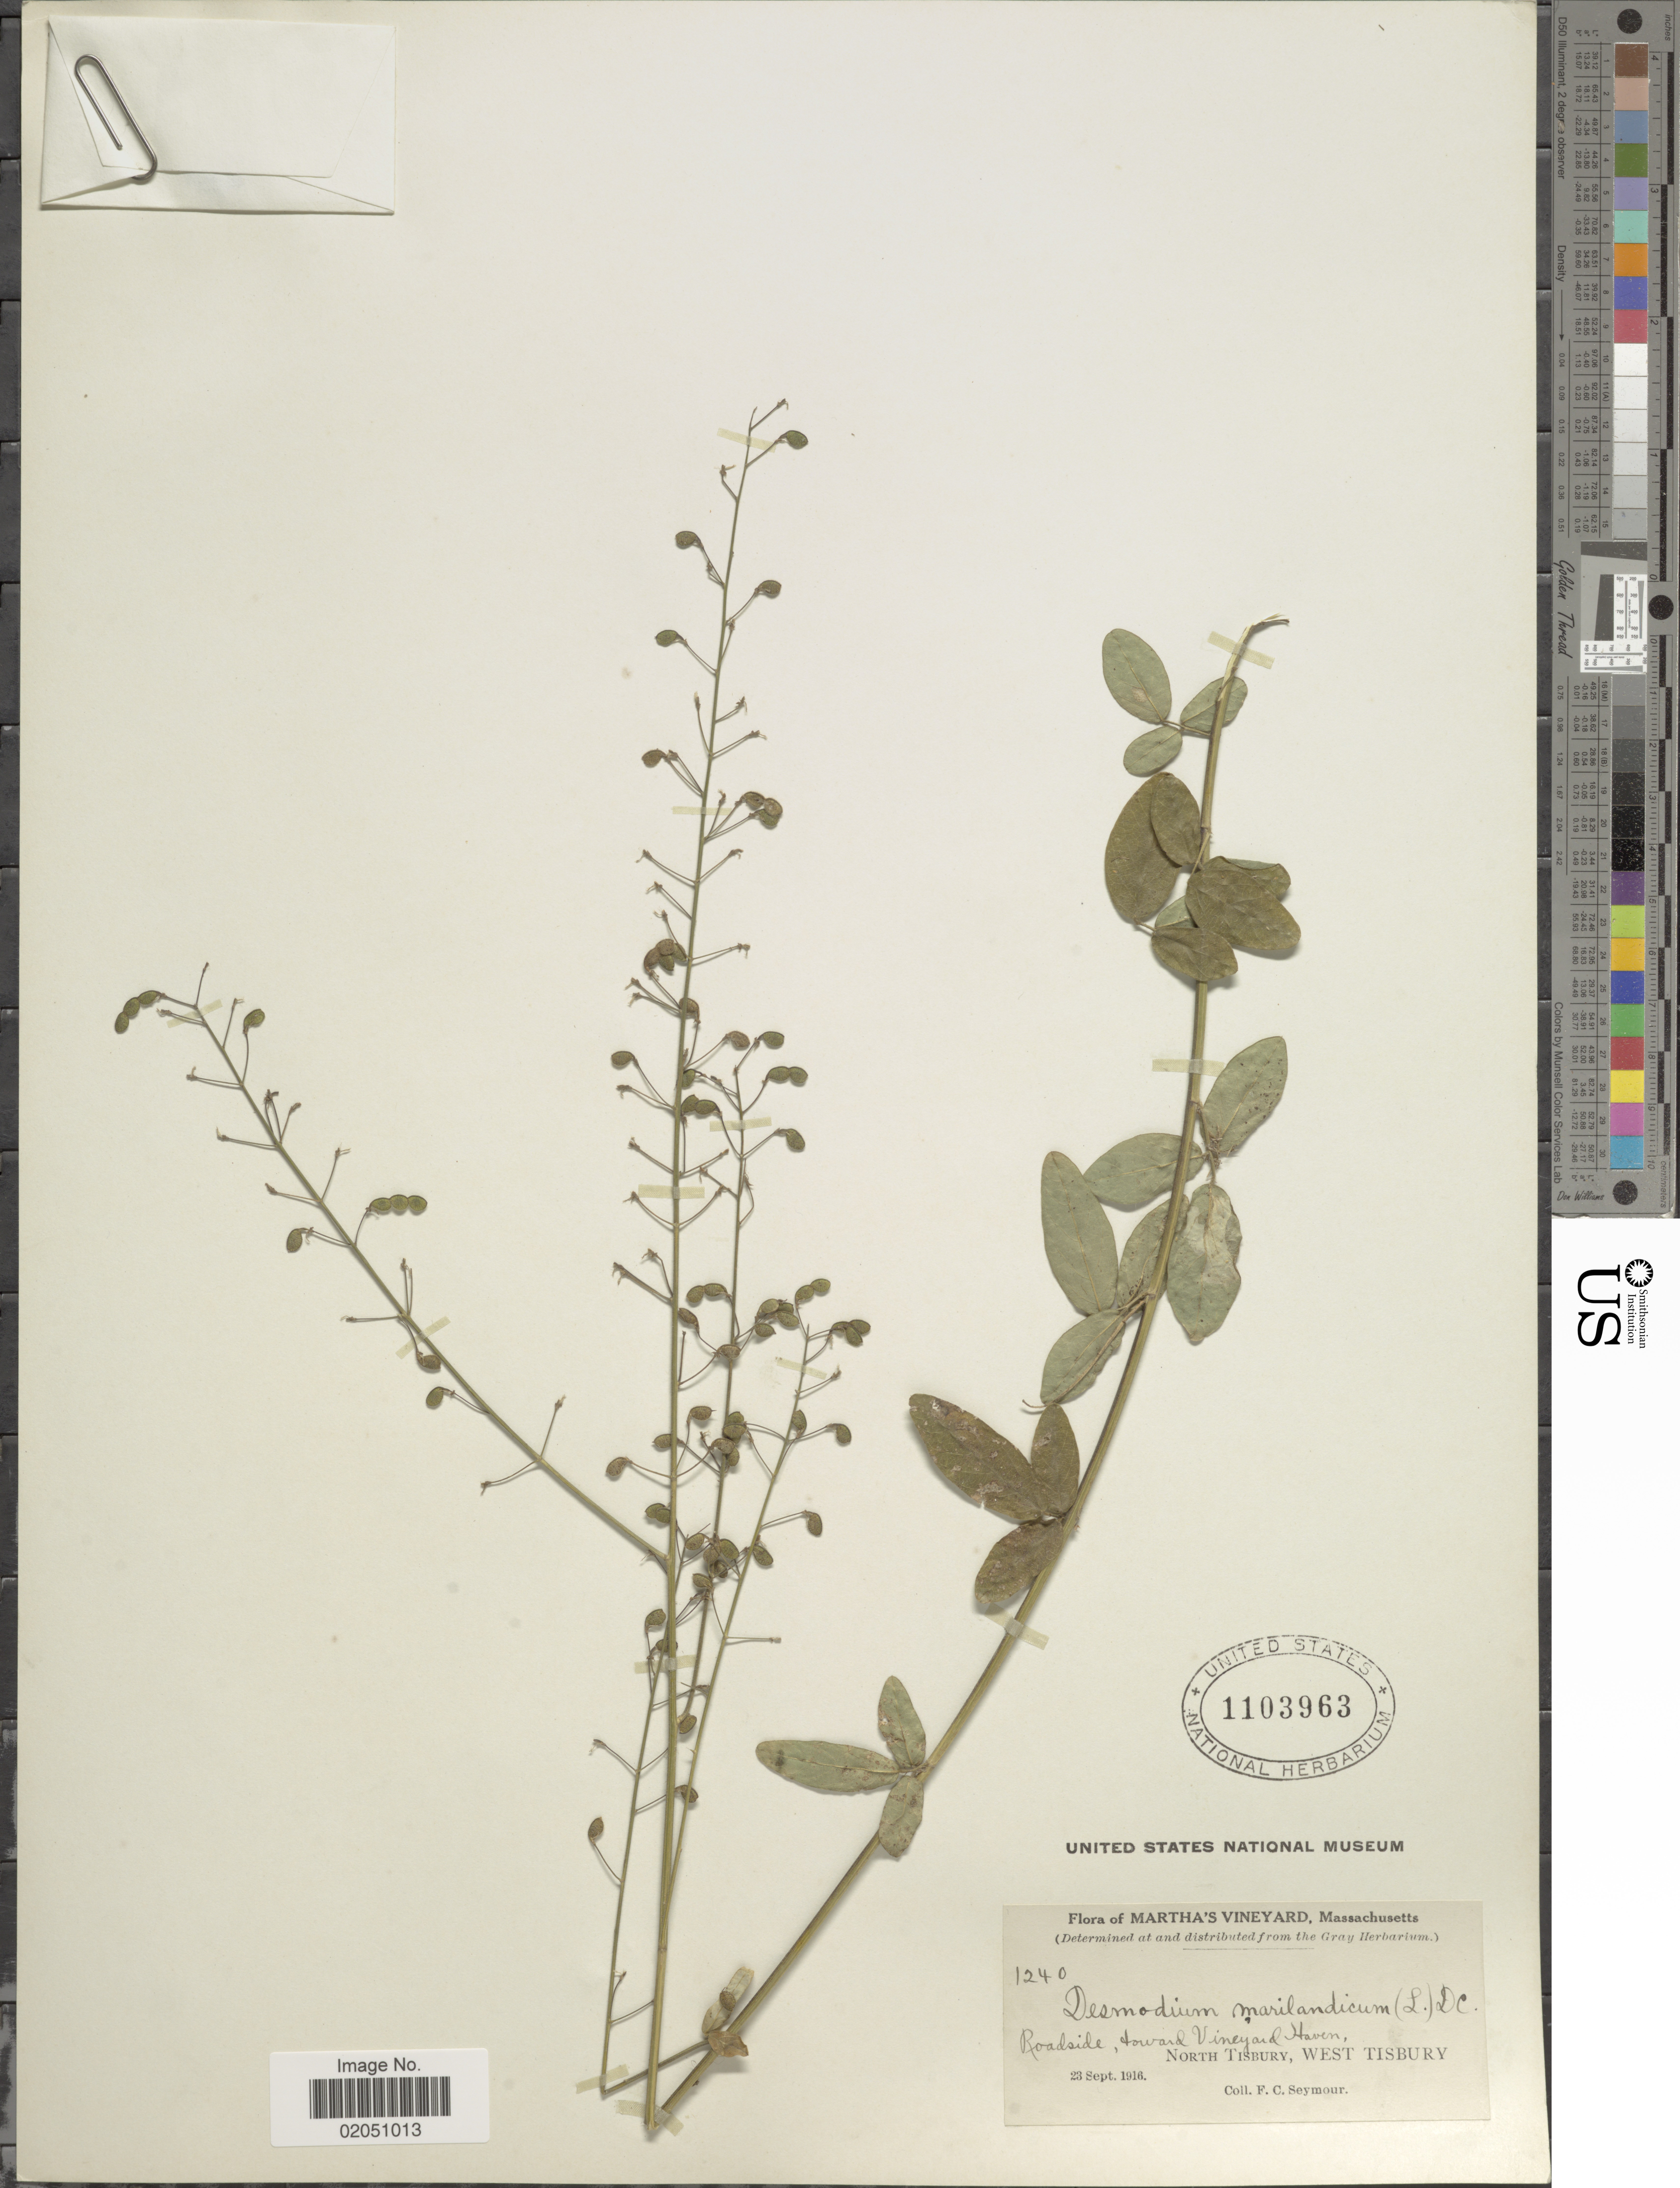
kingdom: Plantae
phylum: Tracheophyta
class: Magnoliopsida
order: Fabales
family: Fabaceae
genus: Desmodium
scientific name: Desmodium marilandicum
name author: Darl.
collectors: F. C. Seymour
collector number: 1240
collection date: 1916-09-23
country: United States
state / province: Massachusetts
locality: Martha's Vineyard, Roadside, toward Vineyard Haven, North Tisbury, West Tisbury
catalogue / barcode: US 1103963